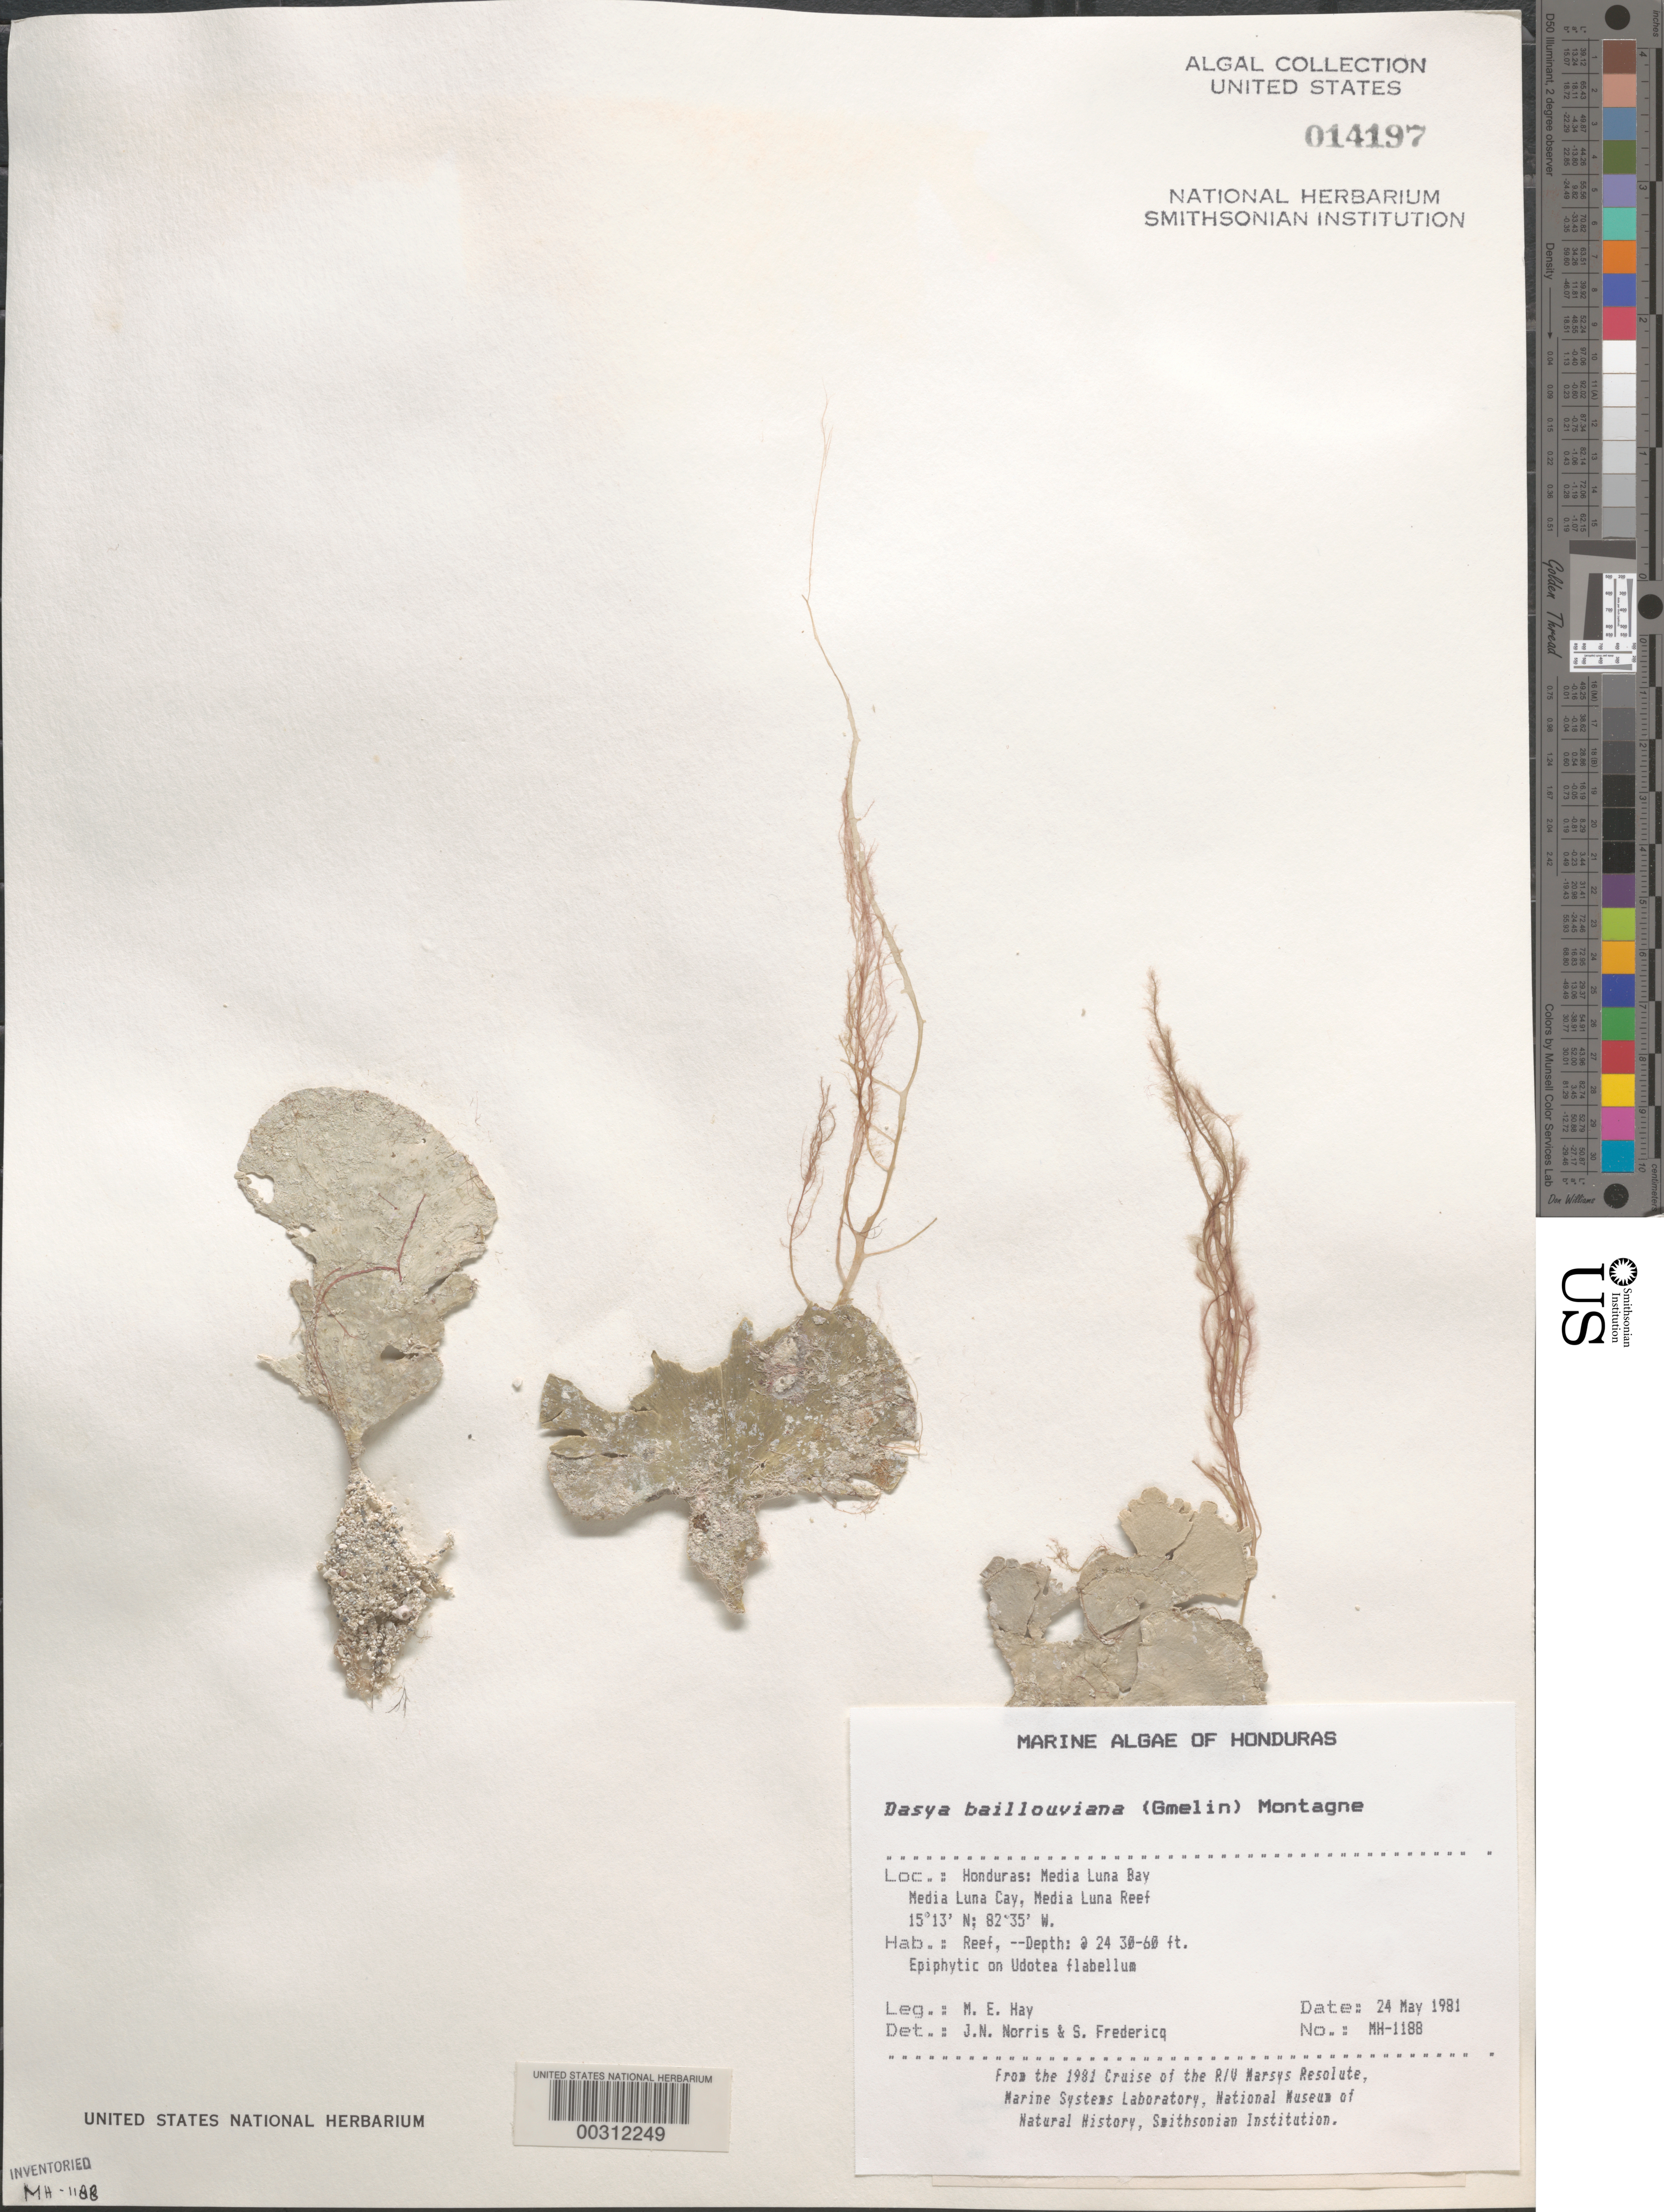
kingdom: Plantae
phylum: Rhodophyta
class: Florideophyceae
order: Ceramiales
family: Dasyaceae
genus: Dasya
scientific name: Dasya pedicellata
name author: (C. Agardh) C. Agardh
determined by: Algae name updating Project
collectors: M. E. Hay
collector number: MEH-1188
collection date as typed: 24 May 1981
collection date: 1981-05-24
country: Honduras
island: Media Luna Cay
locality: Media Luna Bay, Media Luna Reef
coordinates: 15 13' N, 82 35' W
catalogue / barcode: US 14197